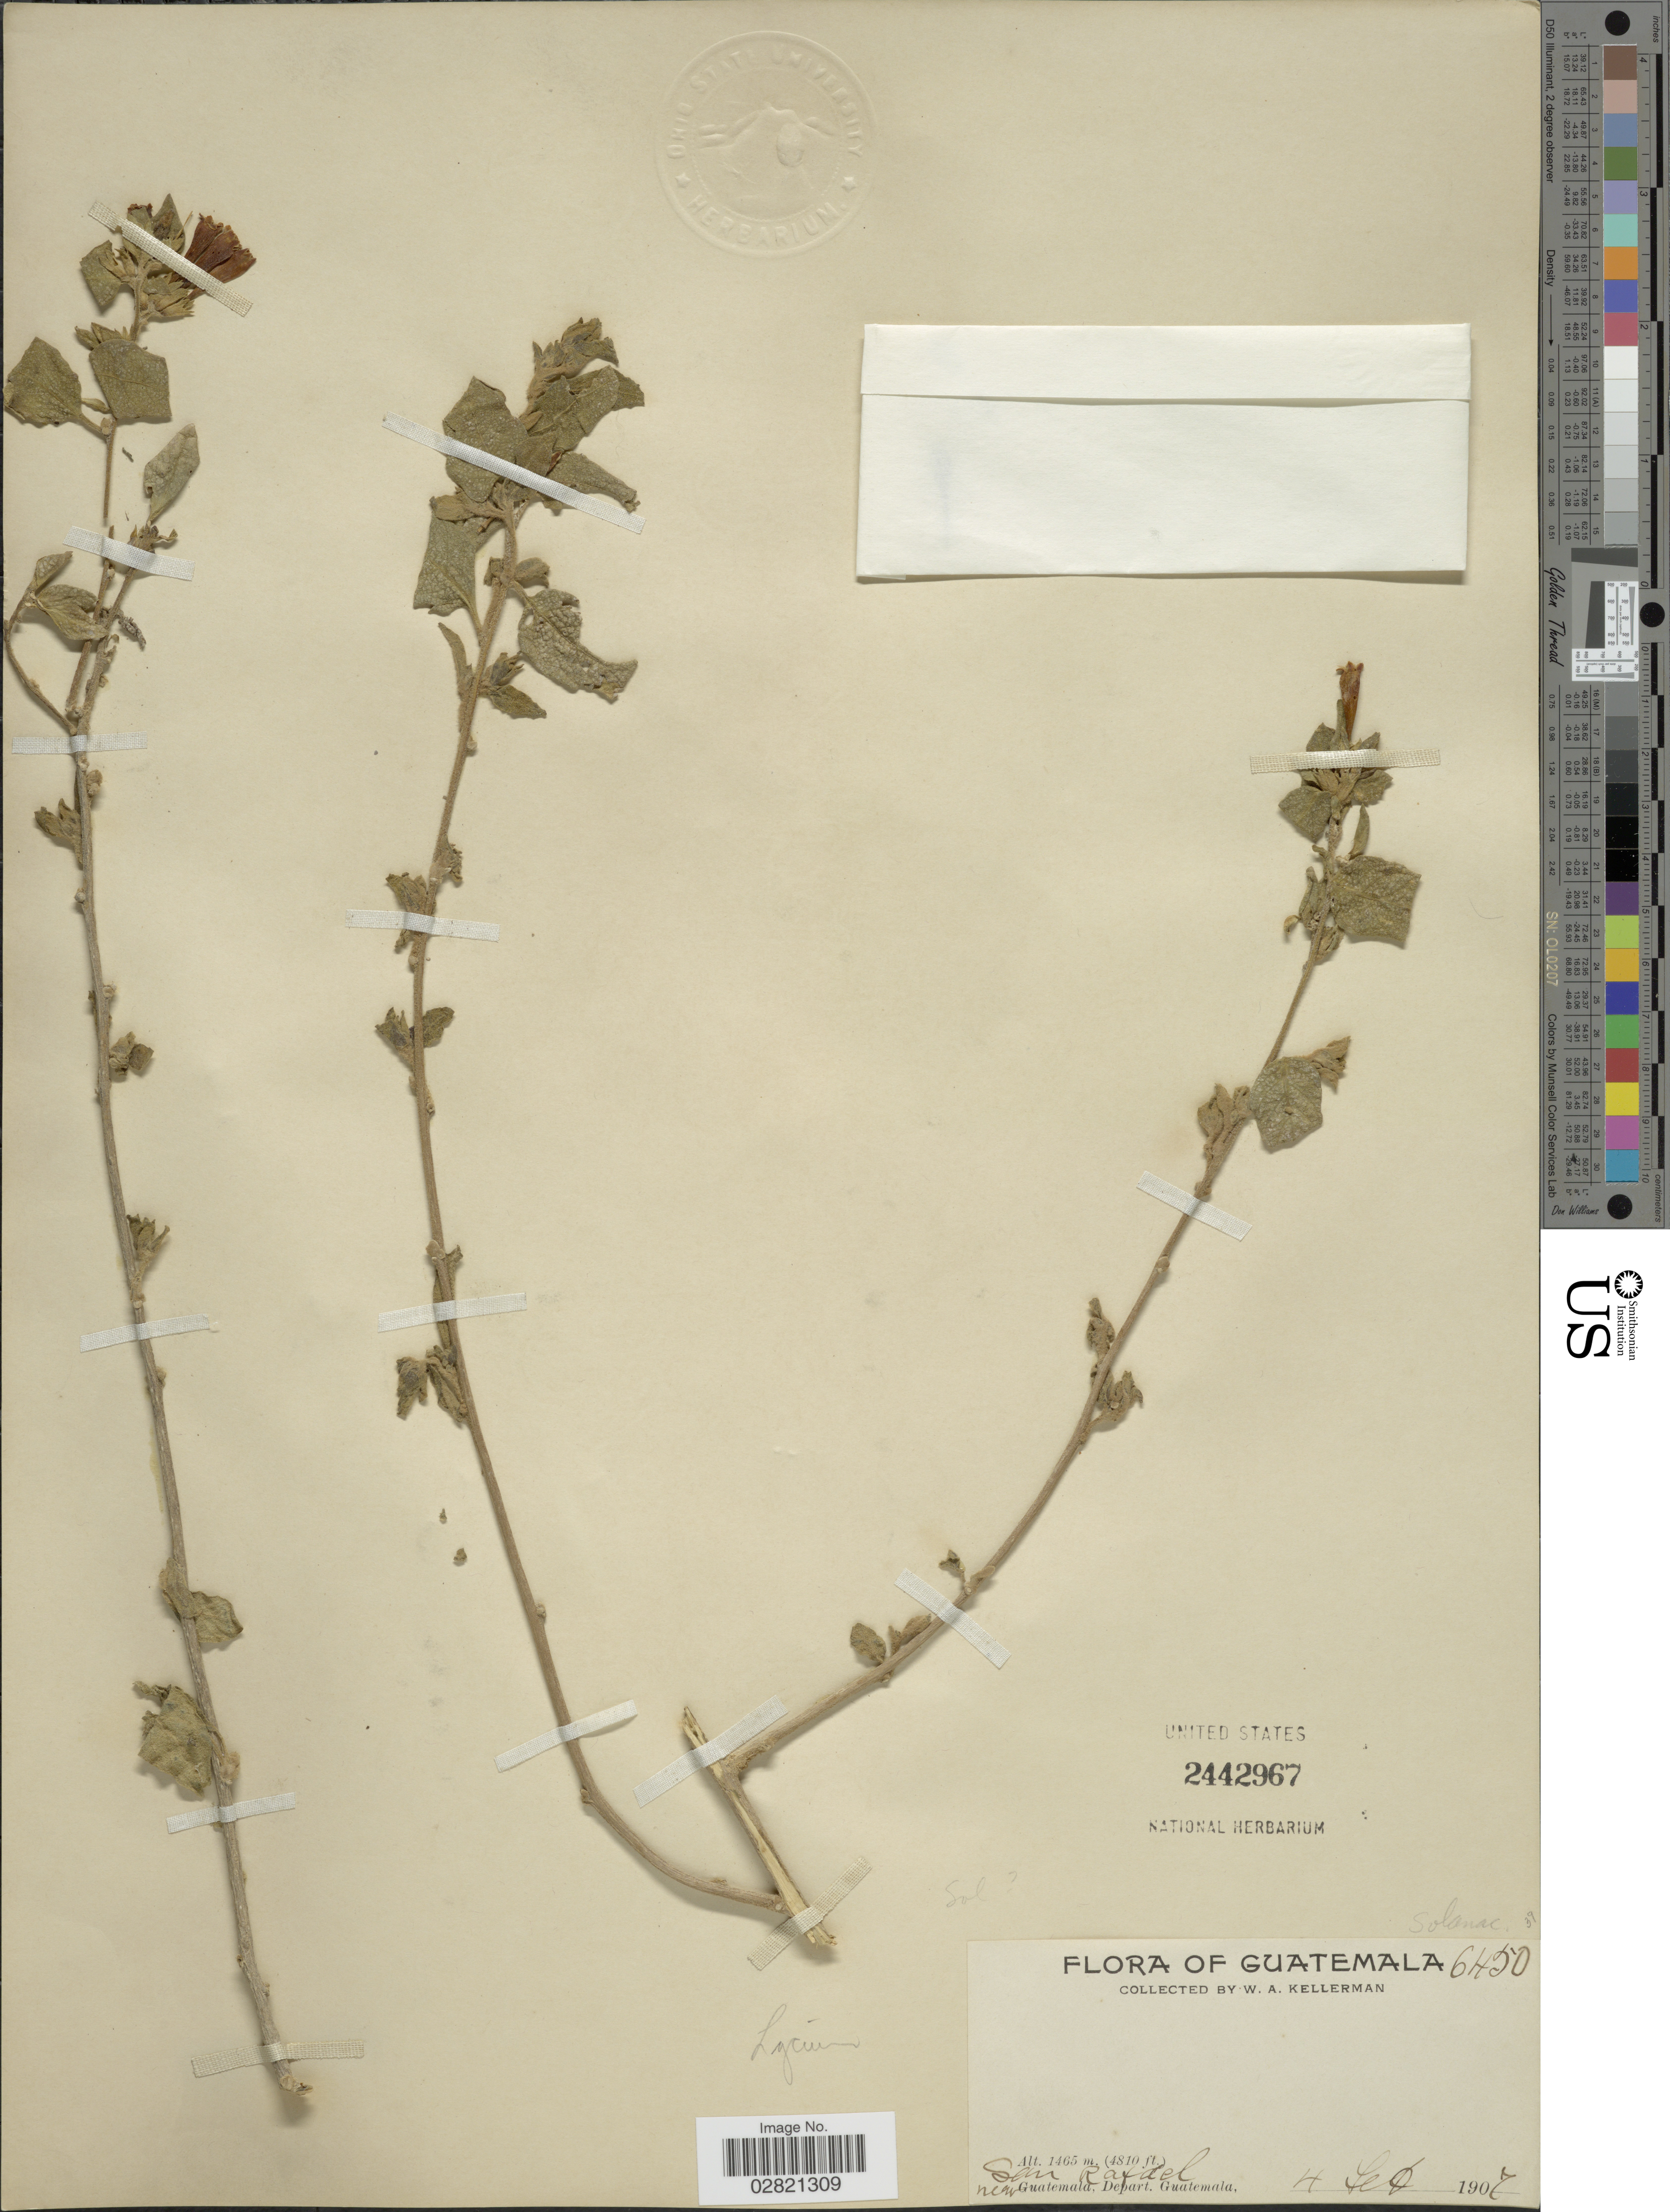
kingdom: Plantae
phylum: Tracheophyta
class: Magnoliopsida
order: Solanales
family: Solanaceae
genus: Lycium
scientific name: Lycium sp.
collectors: W. Kellerman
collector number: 6450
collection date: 1907-02-04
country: Guatemala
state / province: Guatemala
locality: San Rafael, near Guatemala, Depart. Guatemala.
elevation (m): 1465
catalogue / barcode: US 2442967